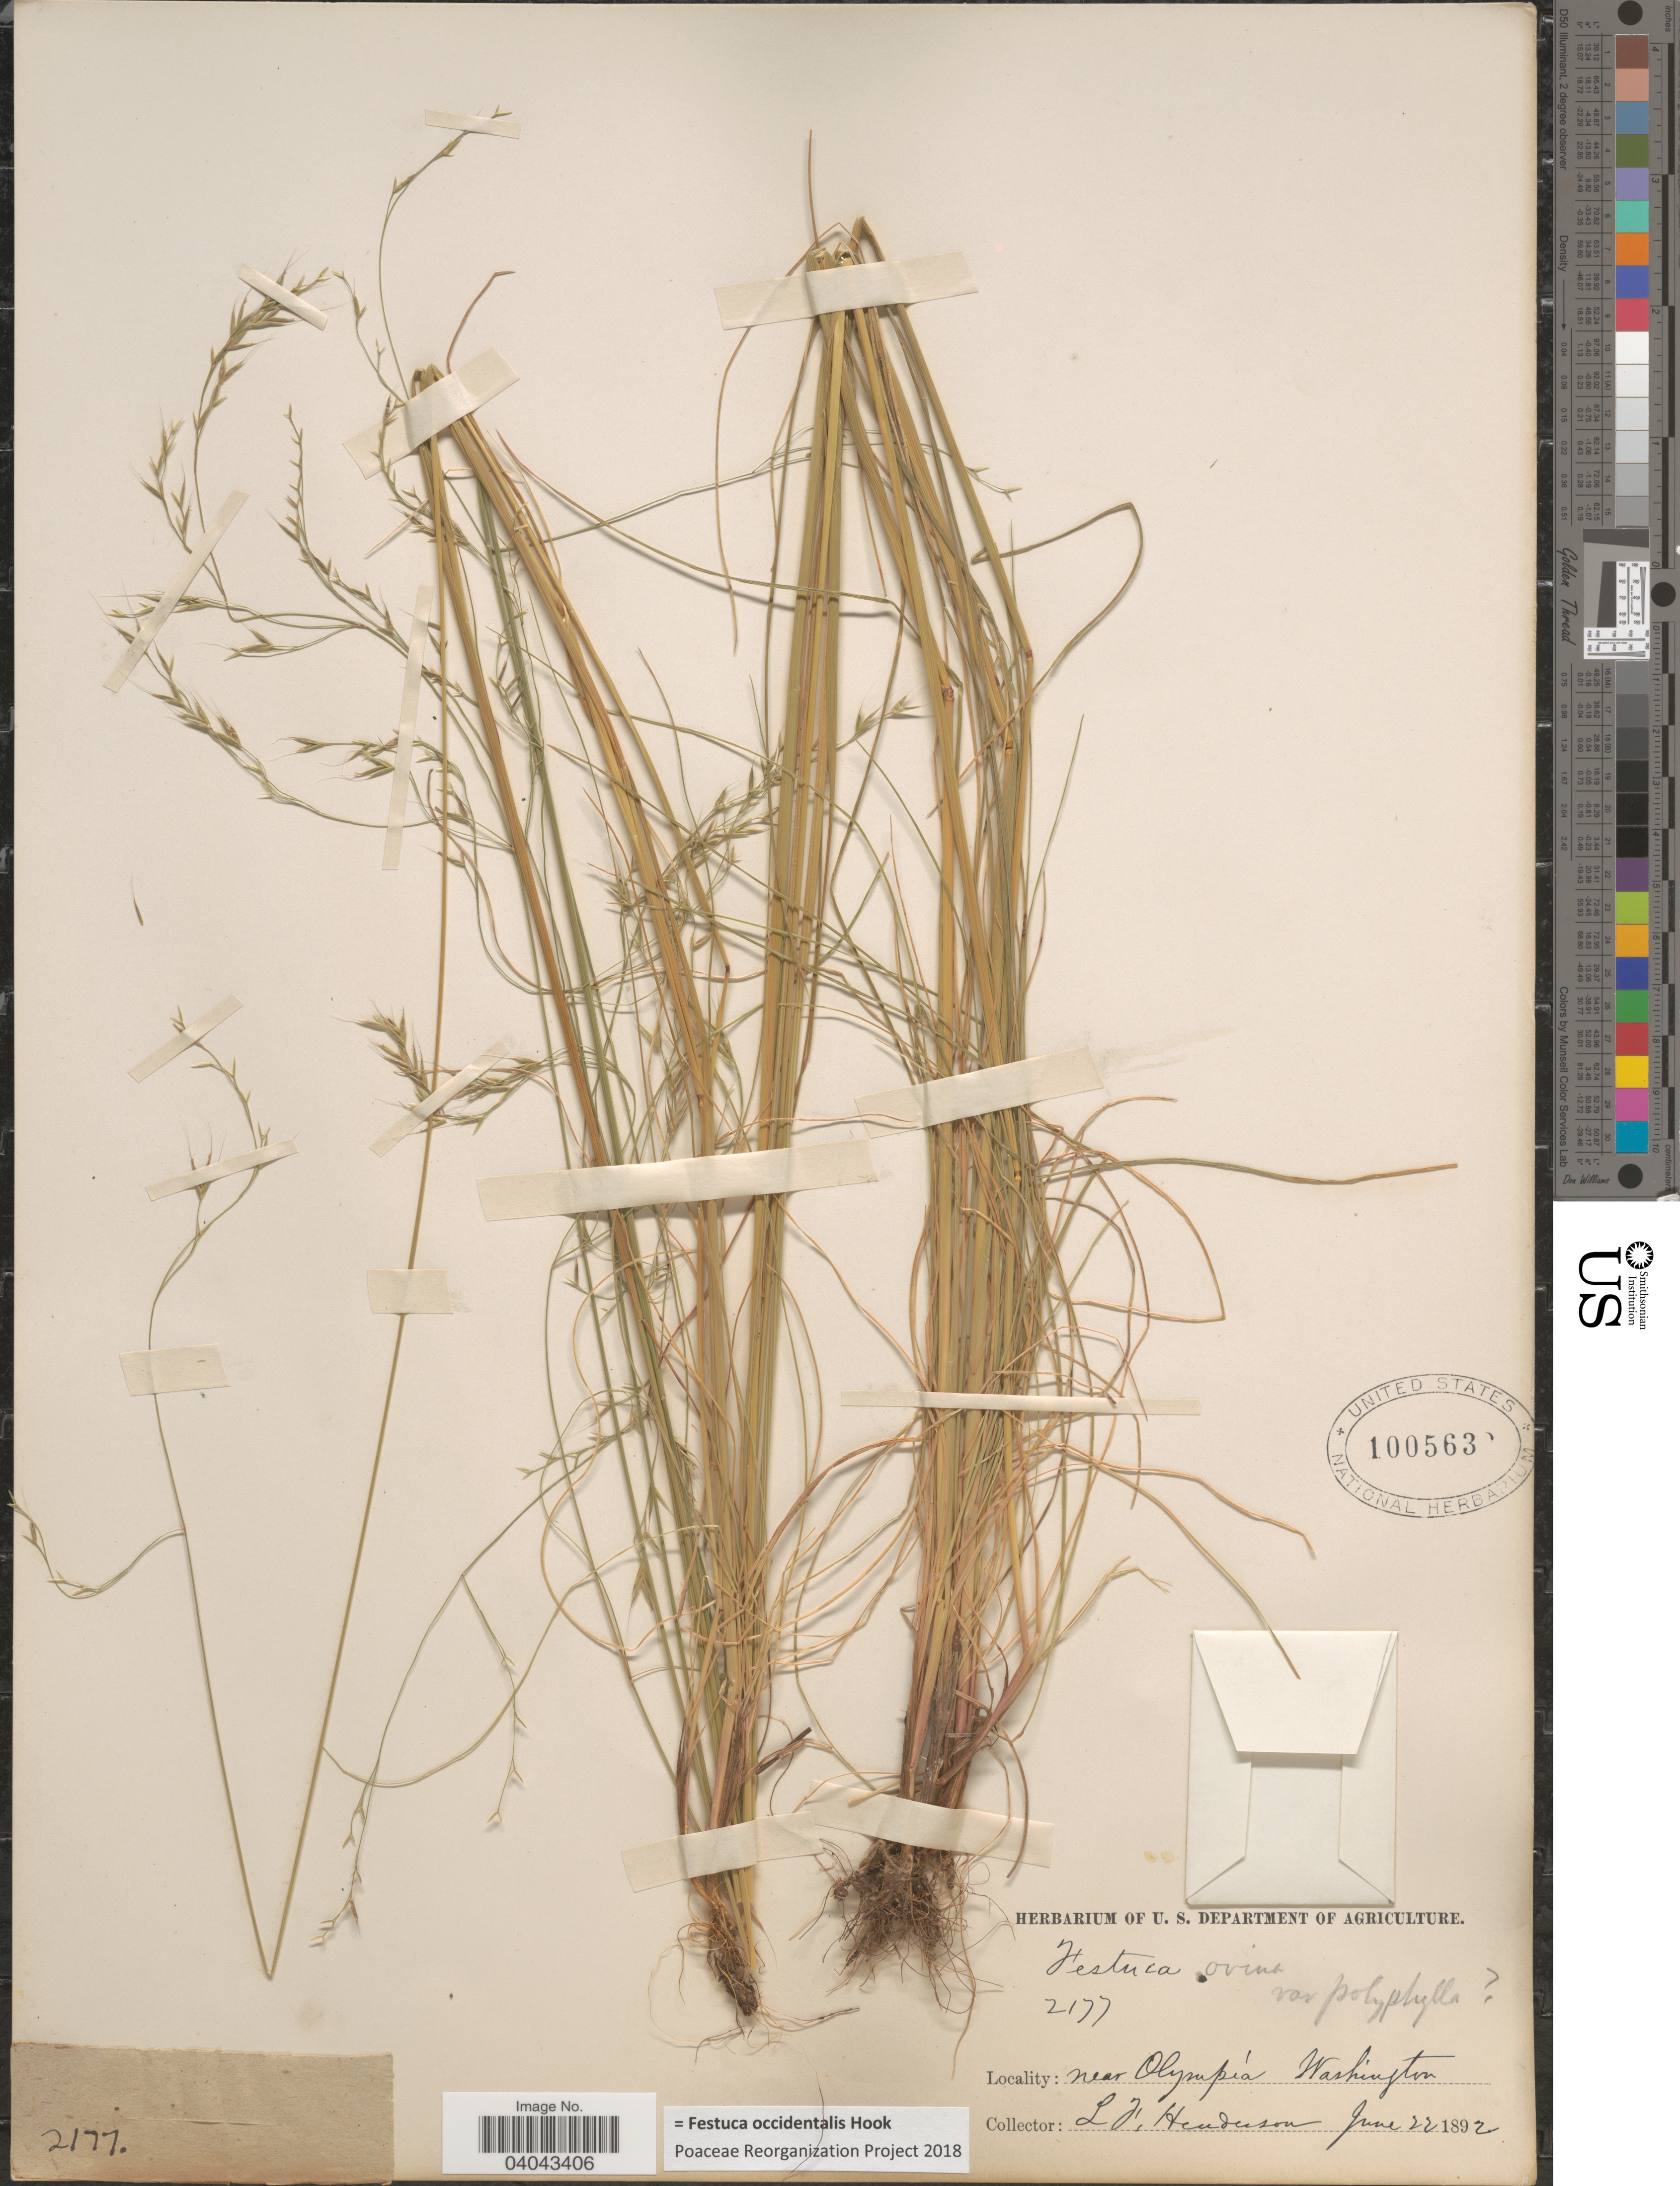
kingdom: Plantae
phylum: Tracheophyta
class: Liliopsida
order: Poales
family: Poaceae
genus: Festuca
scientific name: Festuca occidentalis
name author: Hook.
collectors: L. Henderson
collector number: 2177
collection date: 1892-06-22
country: United States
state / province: Washington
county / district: Thurston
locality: Near Olympia.